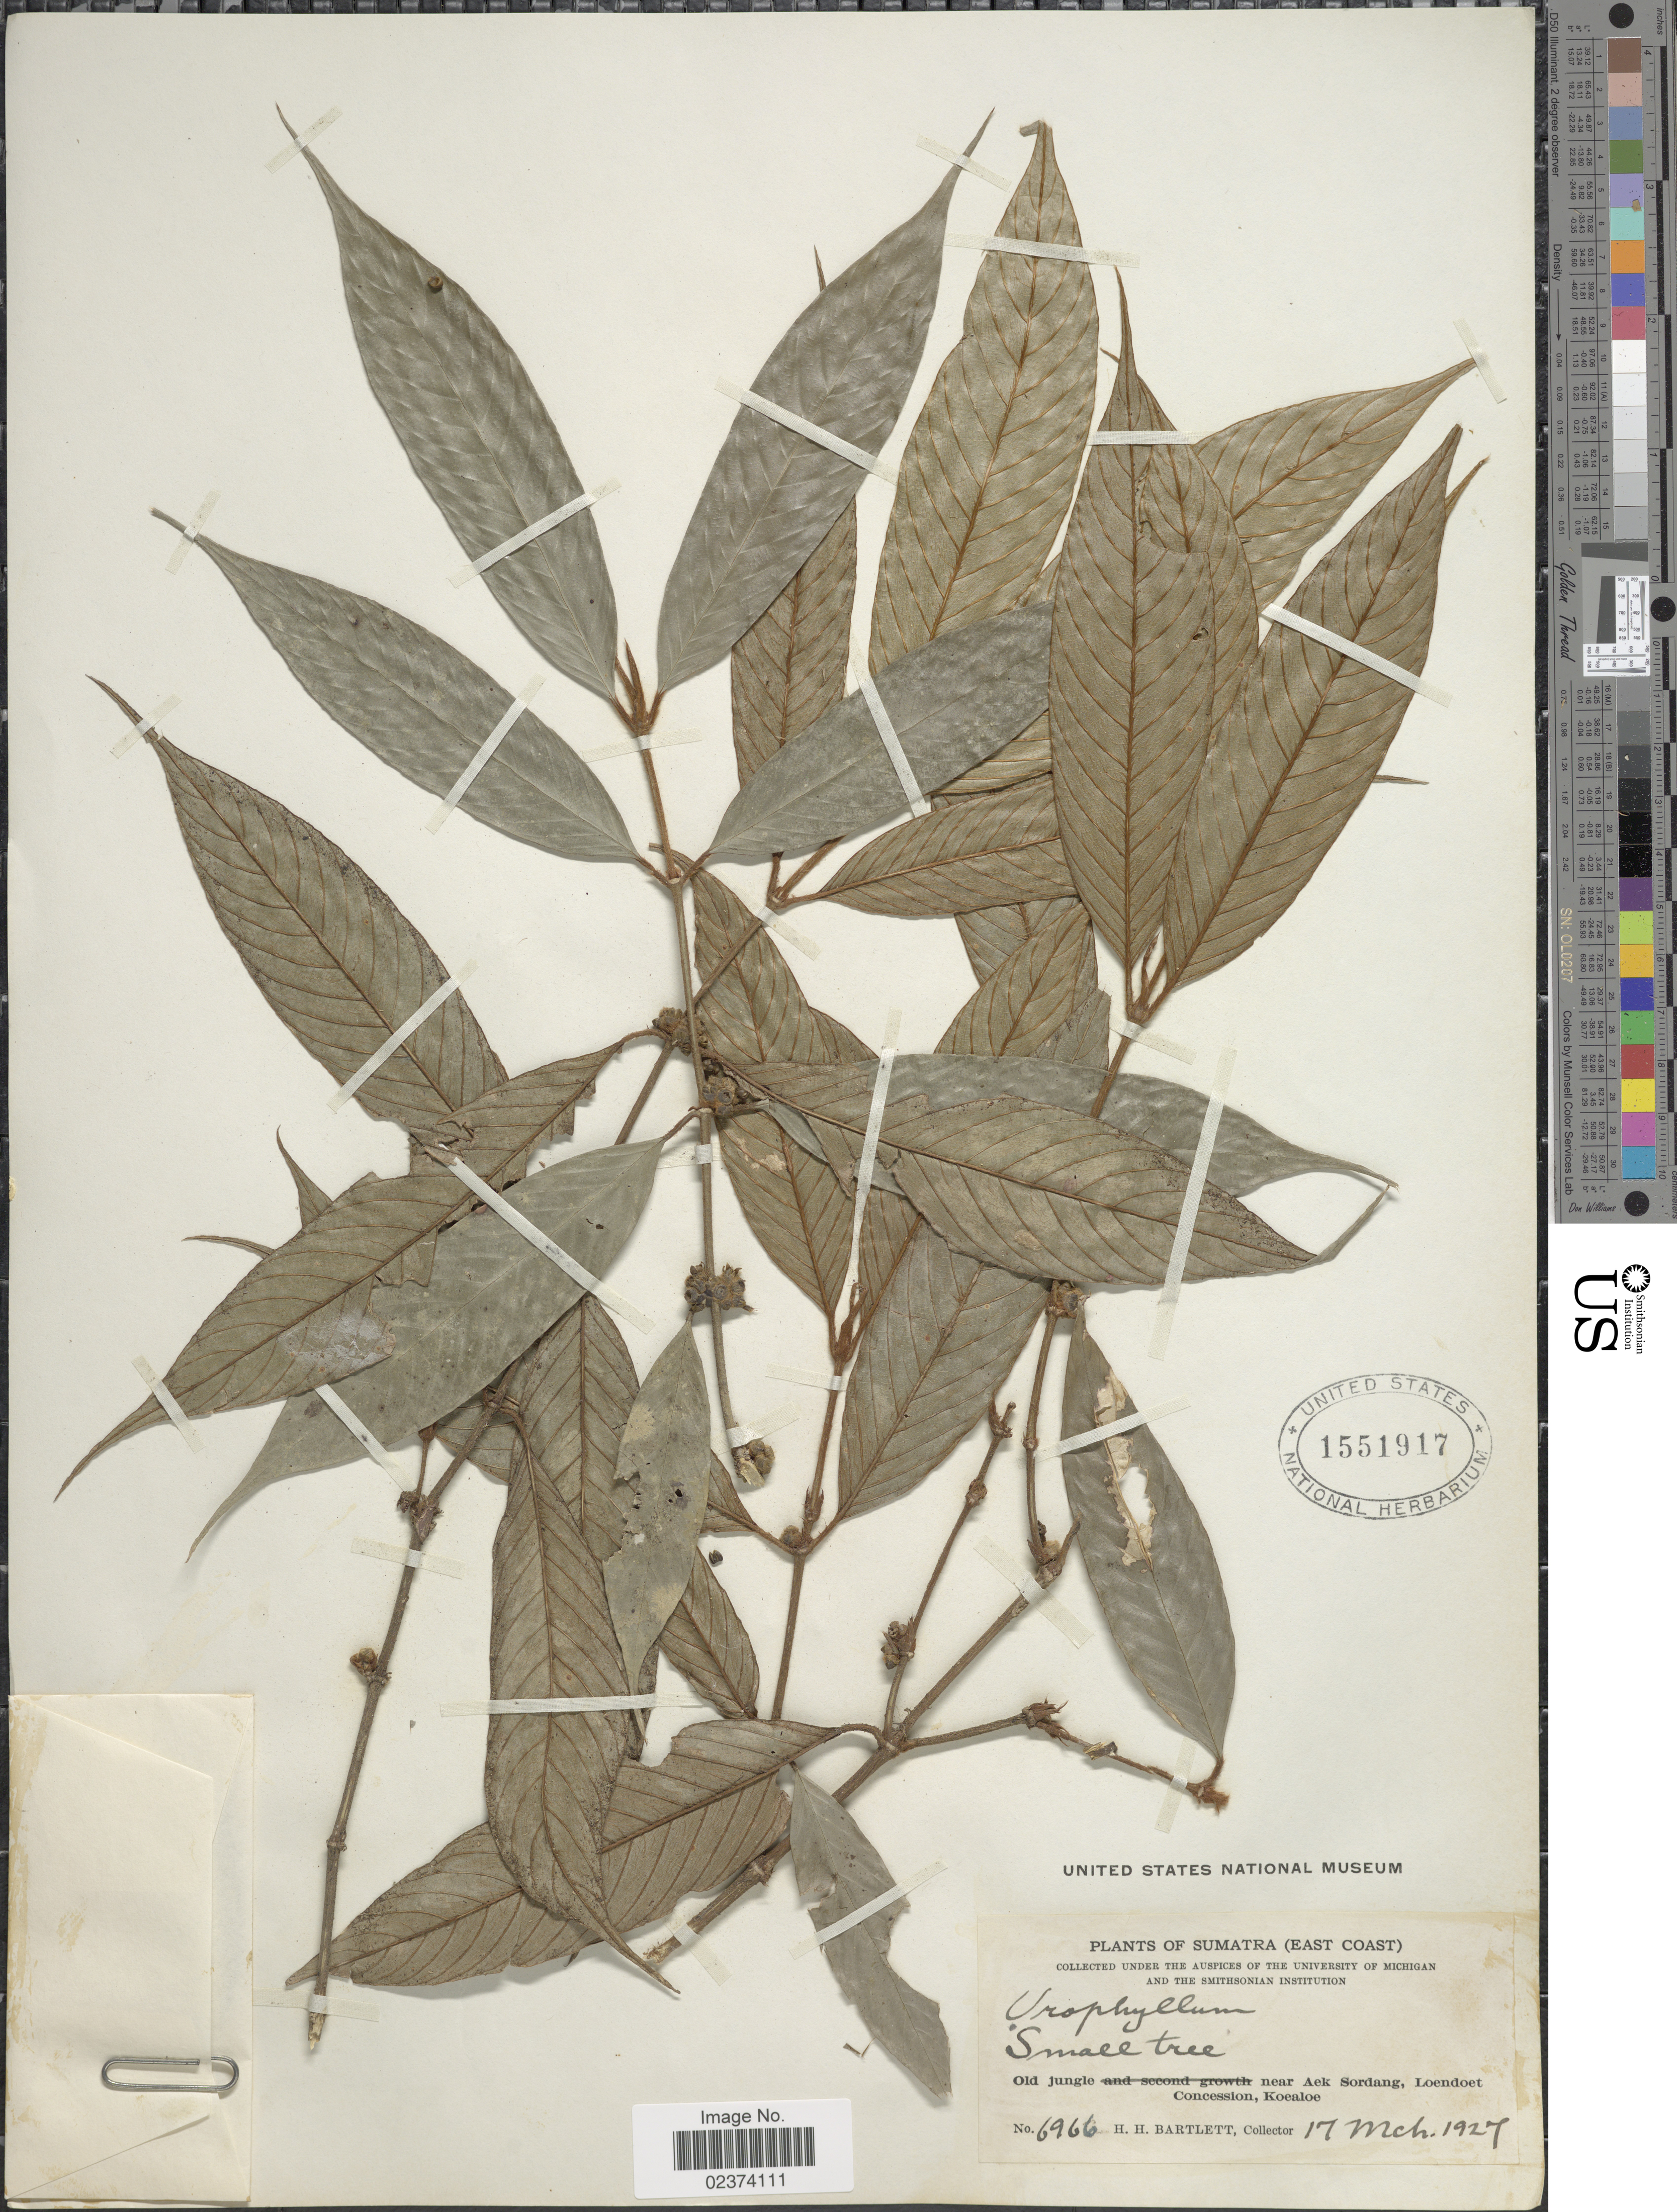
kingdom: Plantae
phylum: Tracheophyta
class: Magnoliopsida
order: Gentianales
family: Rubiaceae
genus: Urophyllum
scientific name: Urophyllum sp.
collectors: H. H. Bartlett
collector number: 6966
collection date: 1927-03-17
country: Indonesia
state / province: Sumatra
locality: East Coast, Old jungle near Aek Sordang, Loendoet Concession, Koealoe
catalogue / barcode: US 1551917